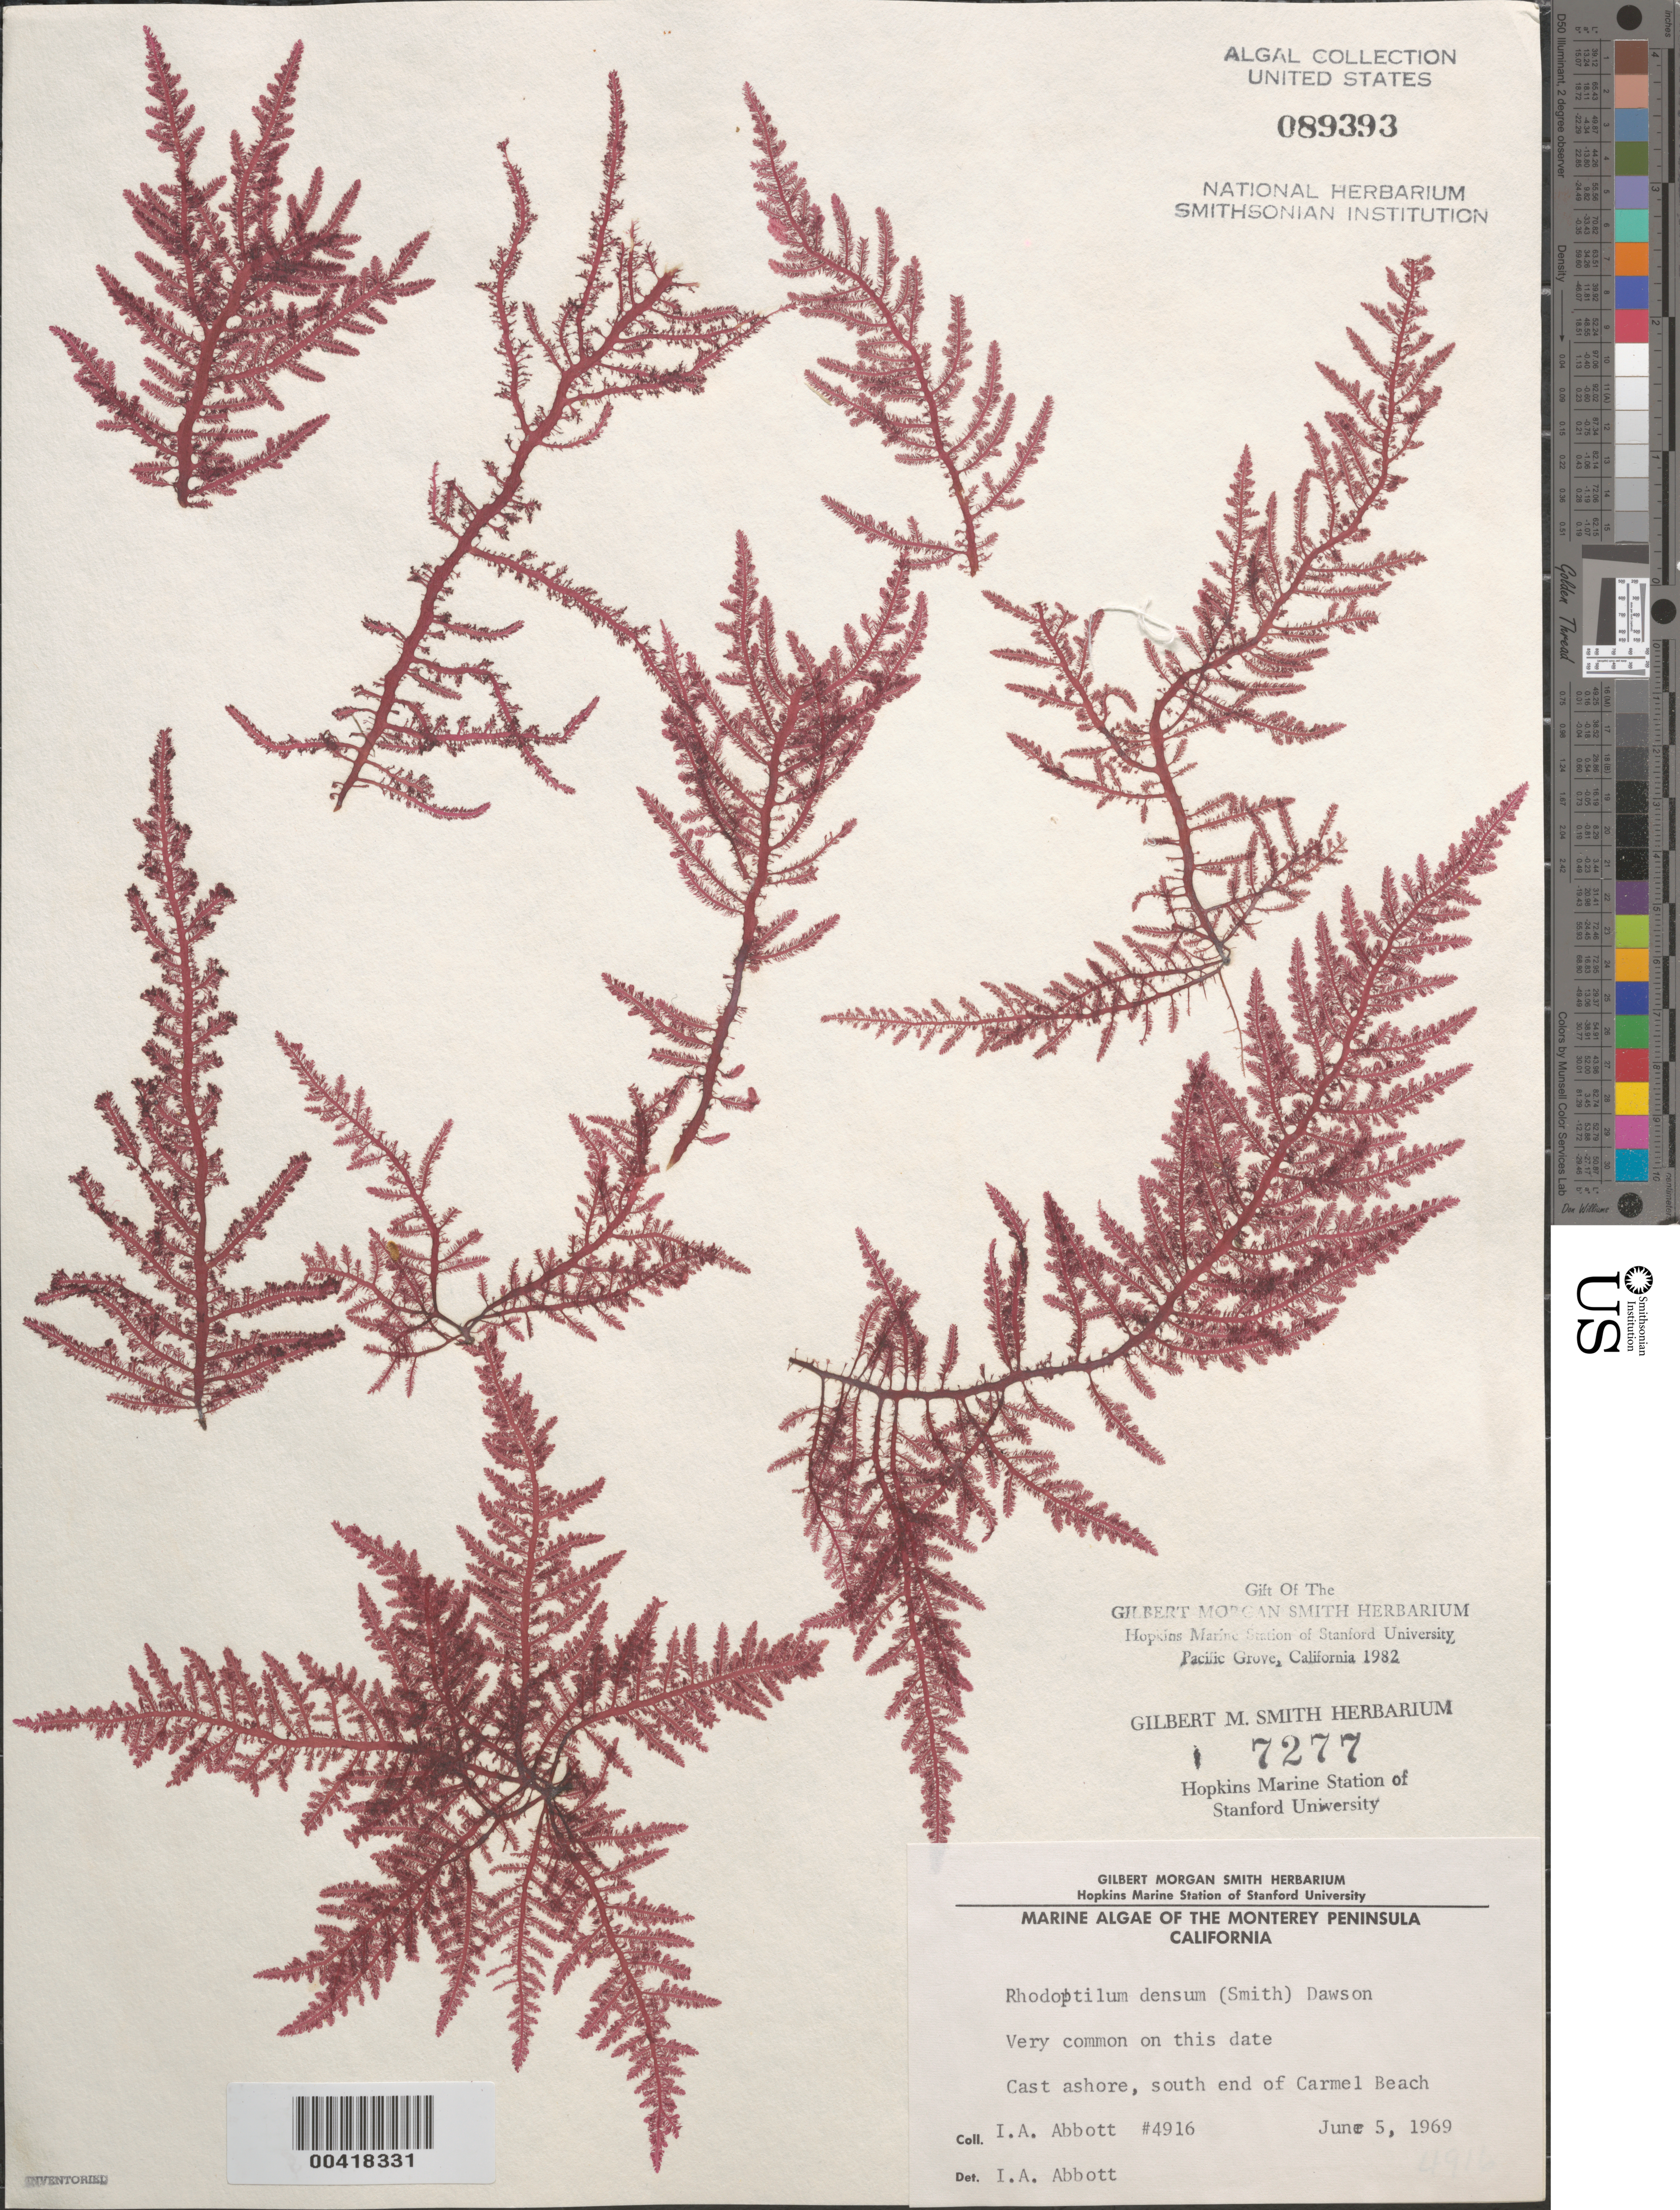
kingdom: Plantae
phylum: Rhodophyta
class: Florideophyceae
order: Ceramiales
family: Dasyaceae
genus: Rhodoptilum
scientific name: Rhodoptilum plumosum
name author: (Harv. & Bail.) Kylin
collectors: I. A. Abbott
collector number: IAA 4916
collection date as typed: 05 Jun 1969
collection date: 1969-06-05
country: United States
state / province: California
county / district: Monterey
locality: Carmel Beach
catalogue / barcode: US 89393